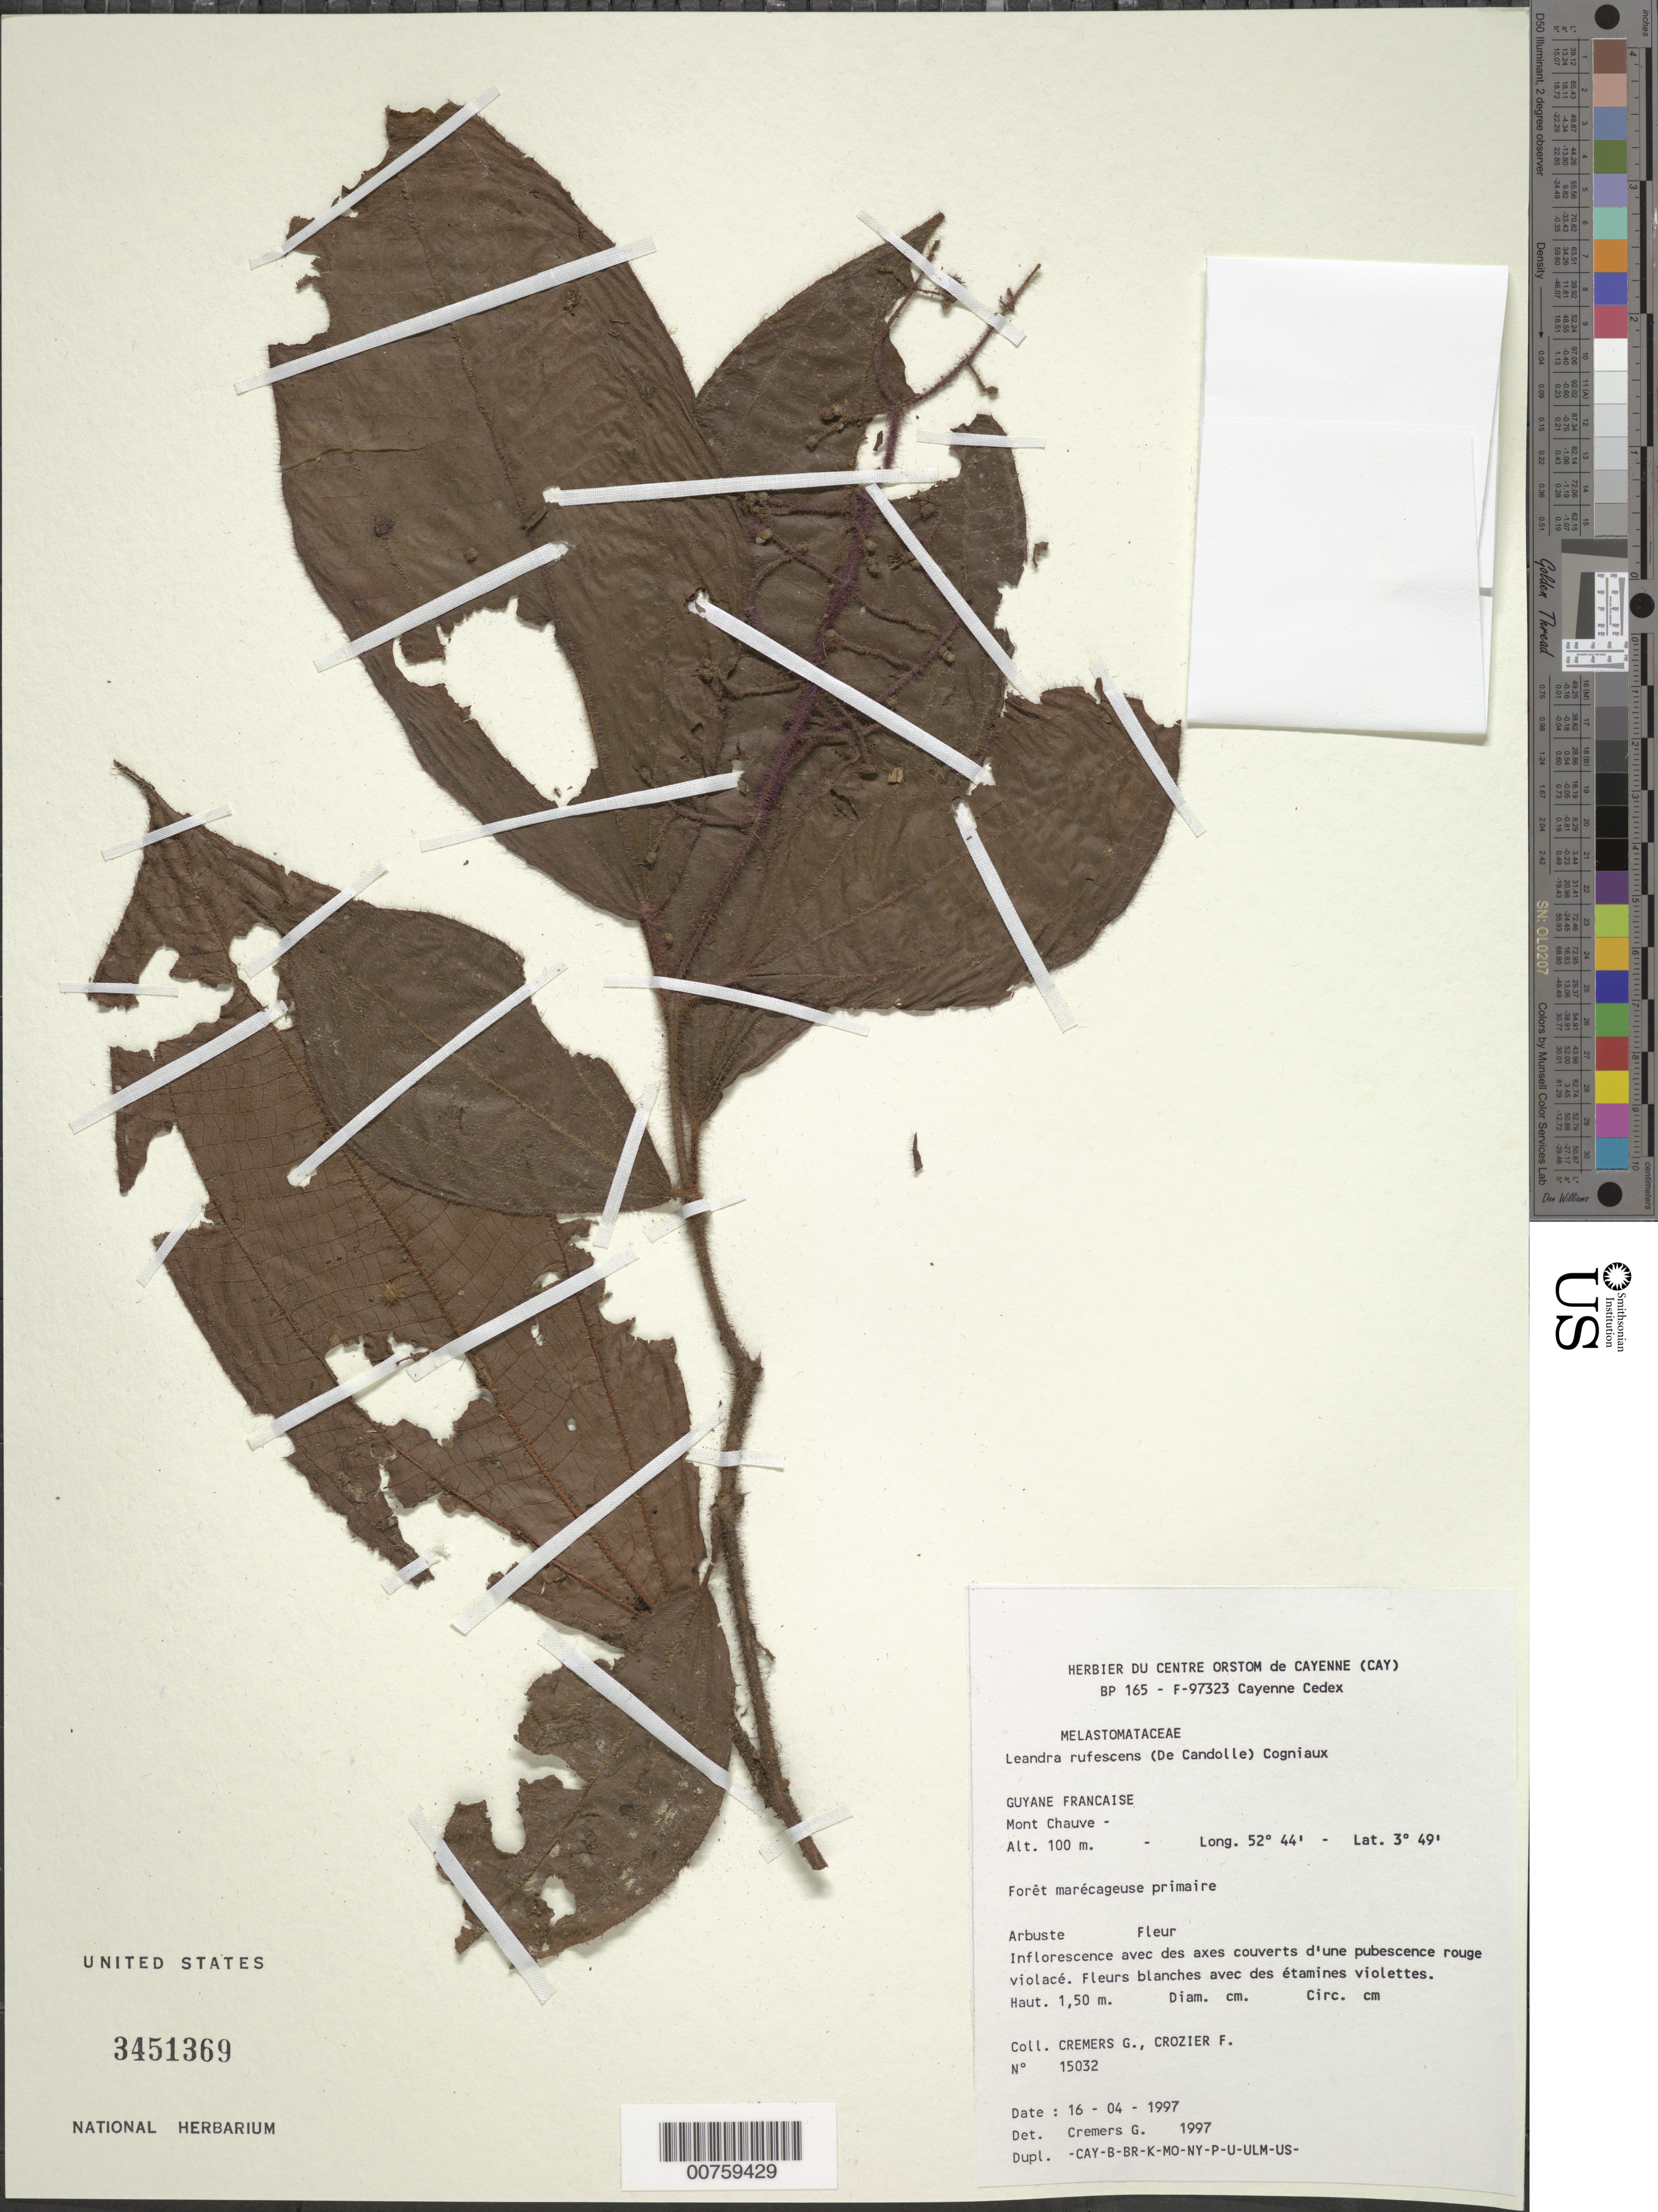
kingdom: Plantae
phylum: Tracheophyta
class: Magnoliopsida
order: Myrtales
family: Melastomataceae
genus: Leandra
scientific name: Leandra rufescens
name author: (DC.) Cogn.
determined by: Cremers, Georges A.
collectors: G. Cremers & F. Crozier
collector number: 15032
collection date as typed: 16-Apr-97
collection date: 1997-04-16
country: French Guiana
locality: Mont Chauve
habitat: Forêt marécageuse primaire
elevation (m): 100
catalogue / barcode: US 3451369